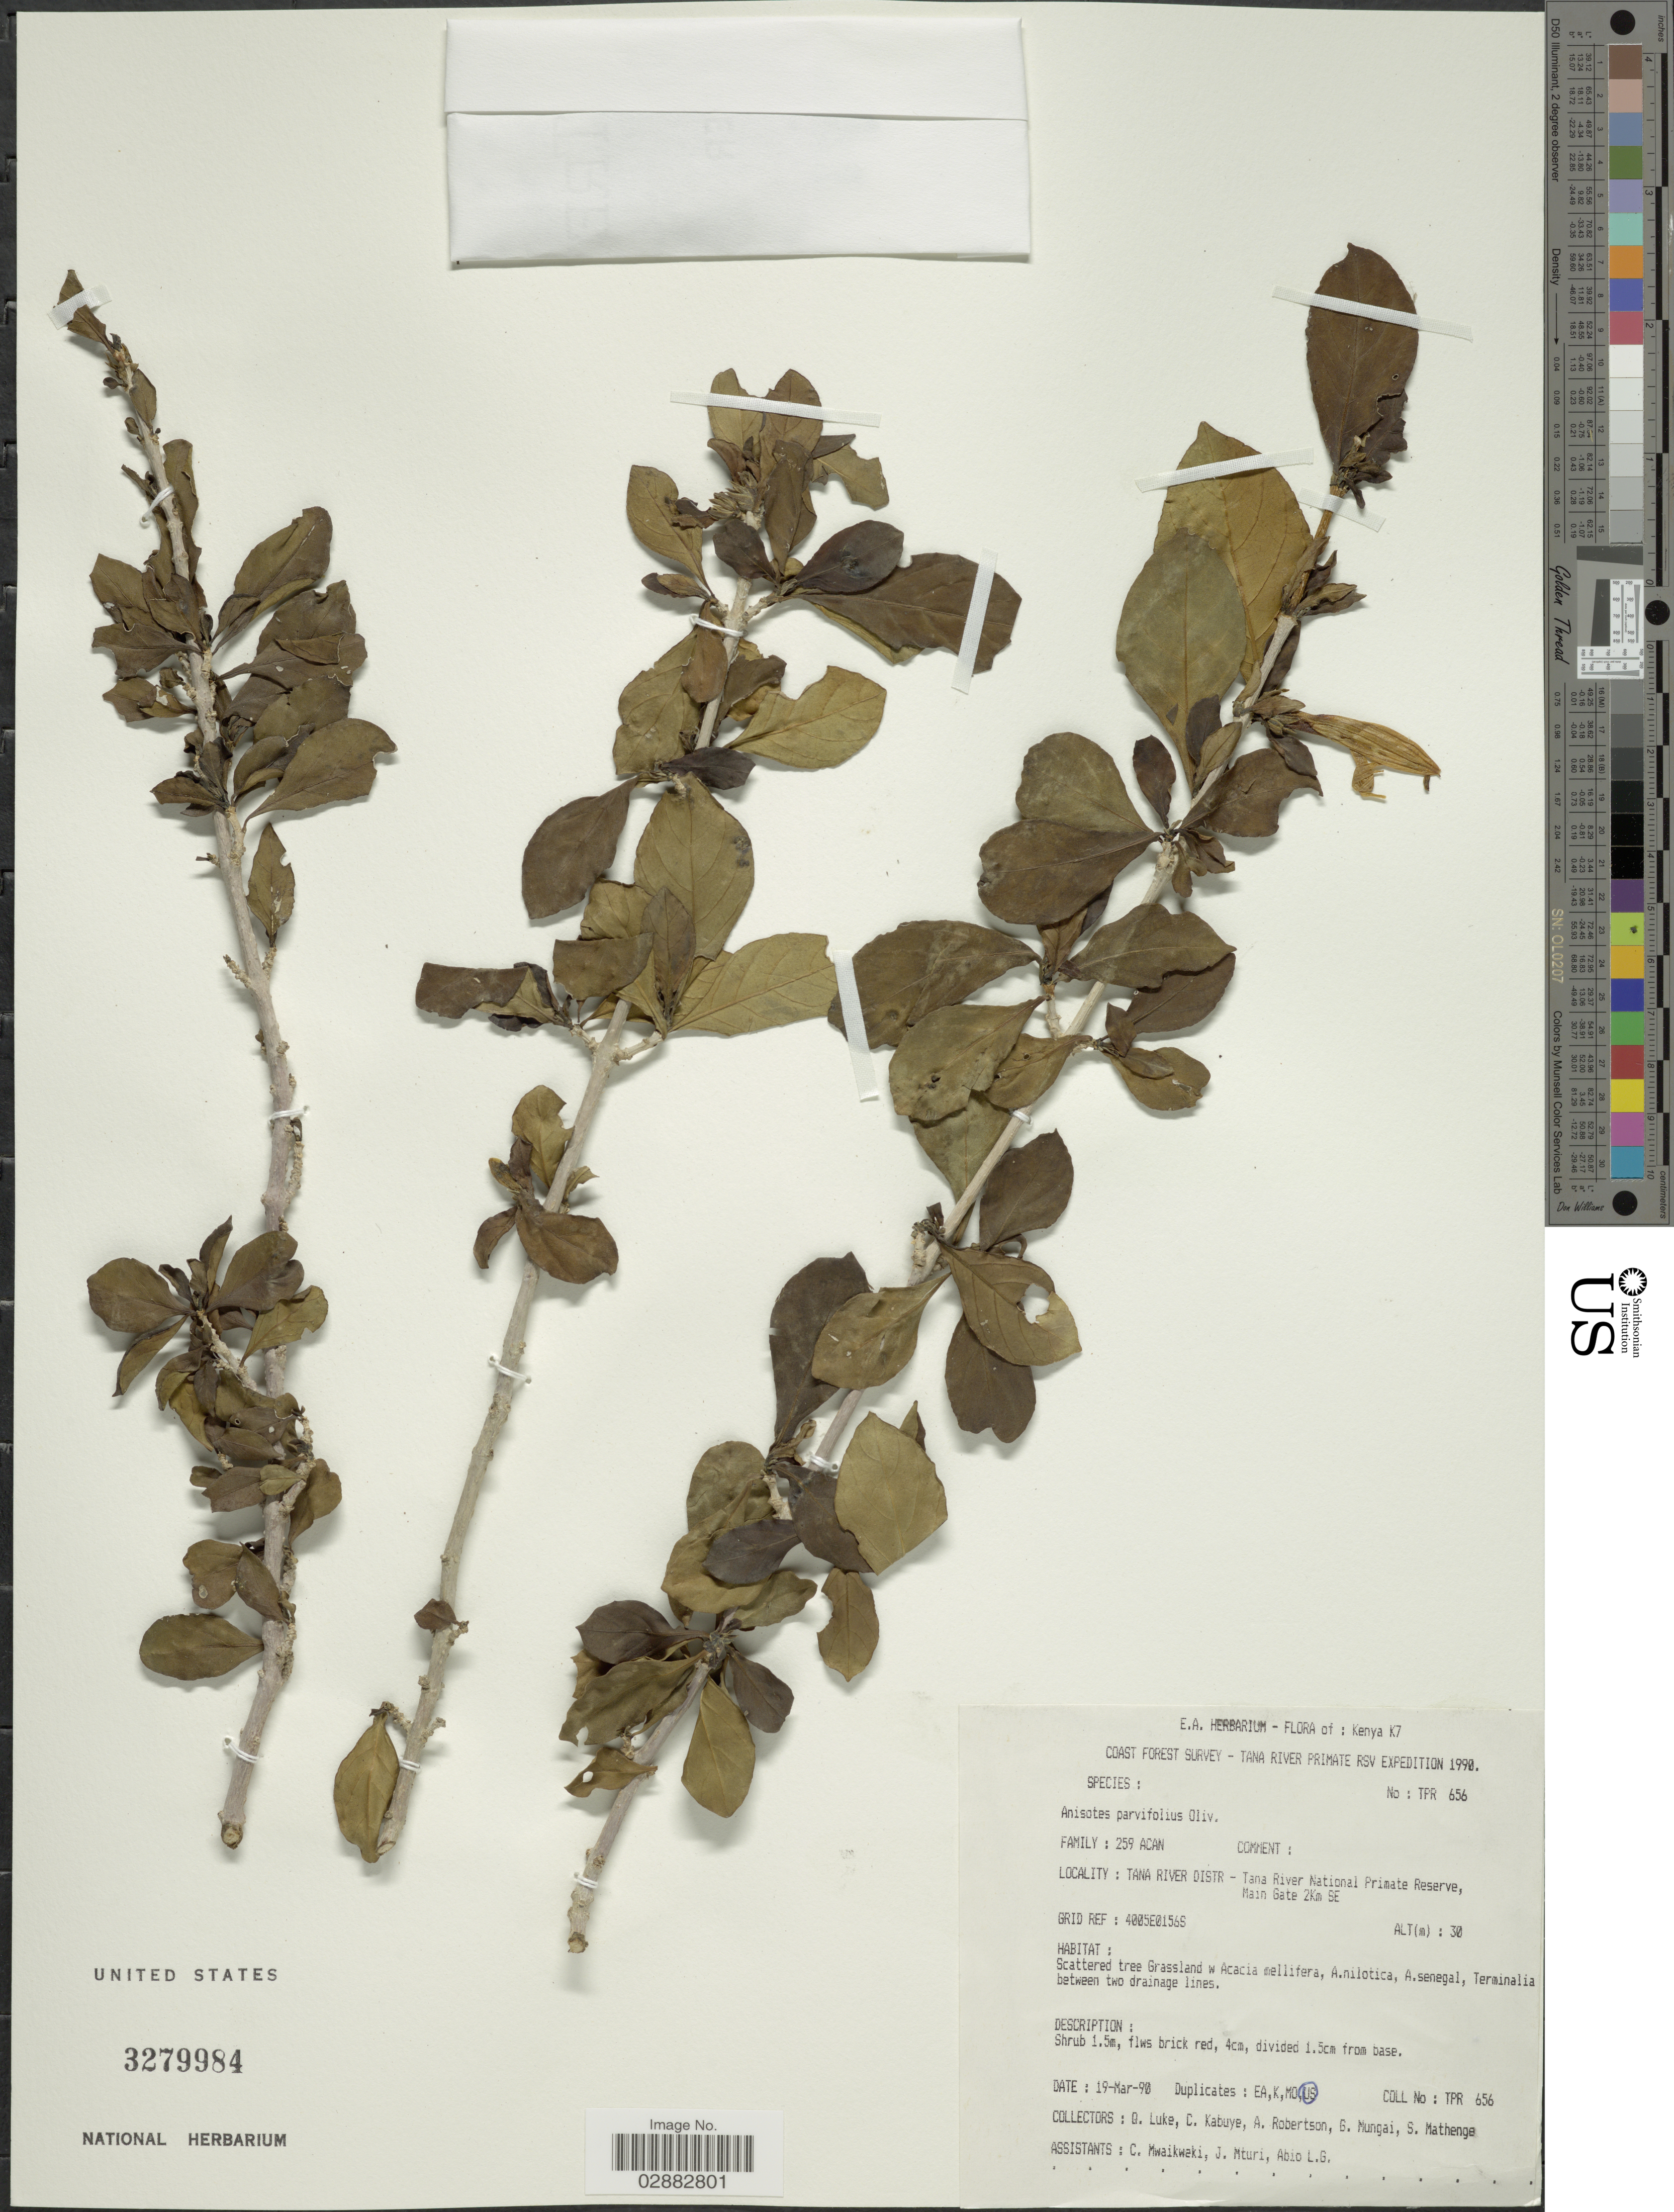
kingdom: Plantae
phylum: Tracheophyta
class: Magnoliopsida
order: Lamiales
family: Acanthaceae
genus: Anisotes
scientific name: Anisotes parvifolius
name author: Oliv.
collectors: Q. Luke, C. Kabuye, A. Robertson, G. Mungai & et al.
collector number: TPR656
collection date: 1990-03-19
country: Kenya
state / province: Tana River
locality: Tana River Distr - Tana River National Primate Reserve, Main Gate 2Km SE.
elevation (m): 30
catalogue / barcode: US 3279984